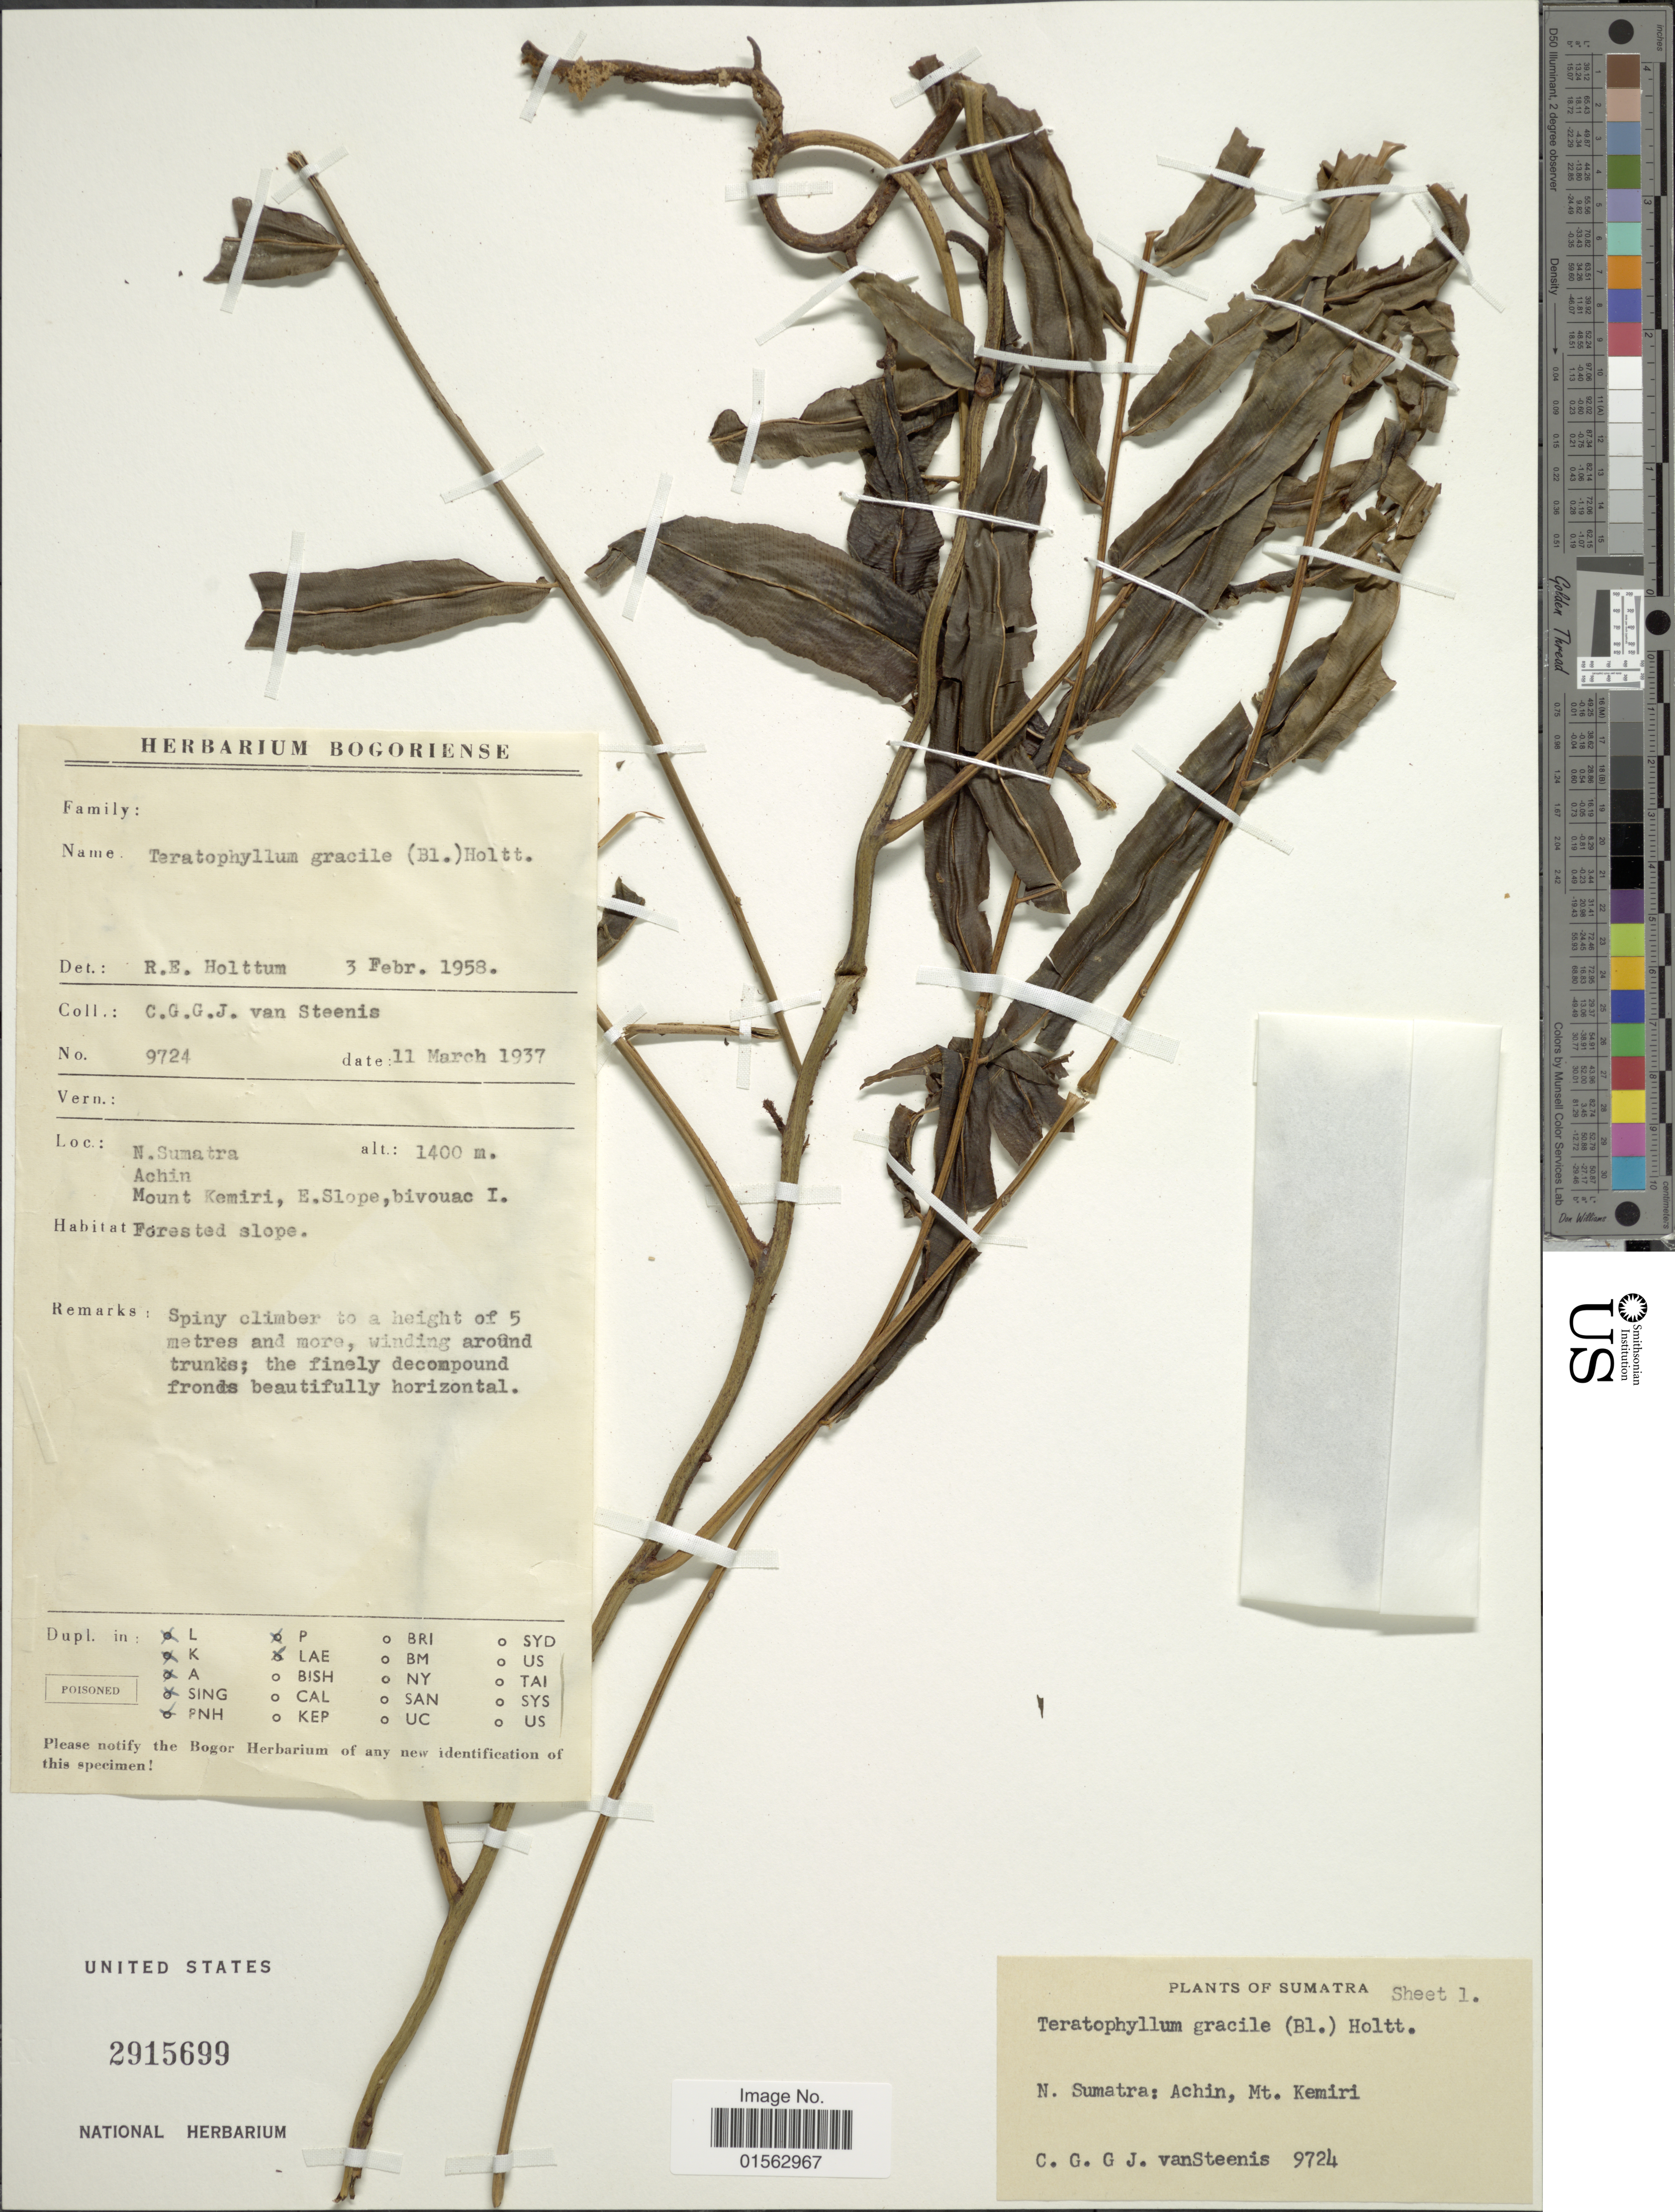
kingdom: Plantae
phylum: Tracheophyta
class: Polypodiopsida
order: Polypodiales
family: Dryopteridaceae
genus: Teratophyllum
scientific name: Teratophyllum gracile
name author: (Blume) Holttum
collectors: C. G. van Steenis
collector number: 9724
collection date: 1937-03-11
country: Indonesia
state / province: Sumatra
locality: N. Sumatra: Achin, Mt. Kemiri, E. Slope, bivousa I., Forested slope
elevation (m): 1400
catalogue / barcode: US 2915699